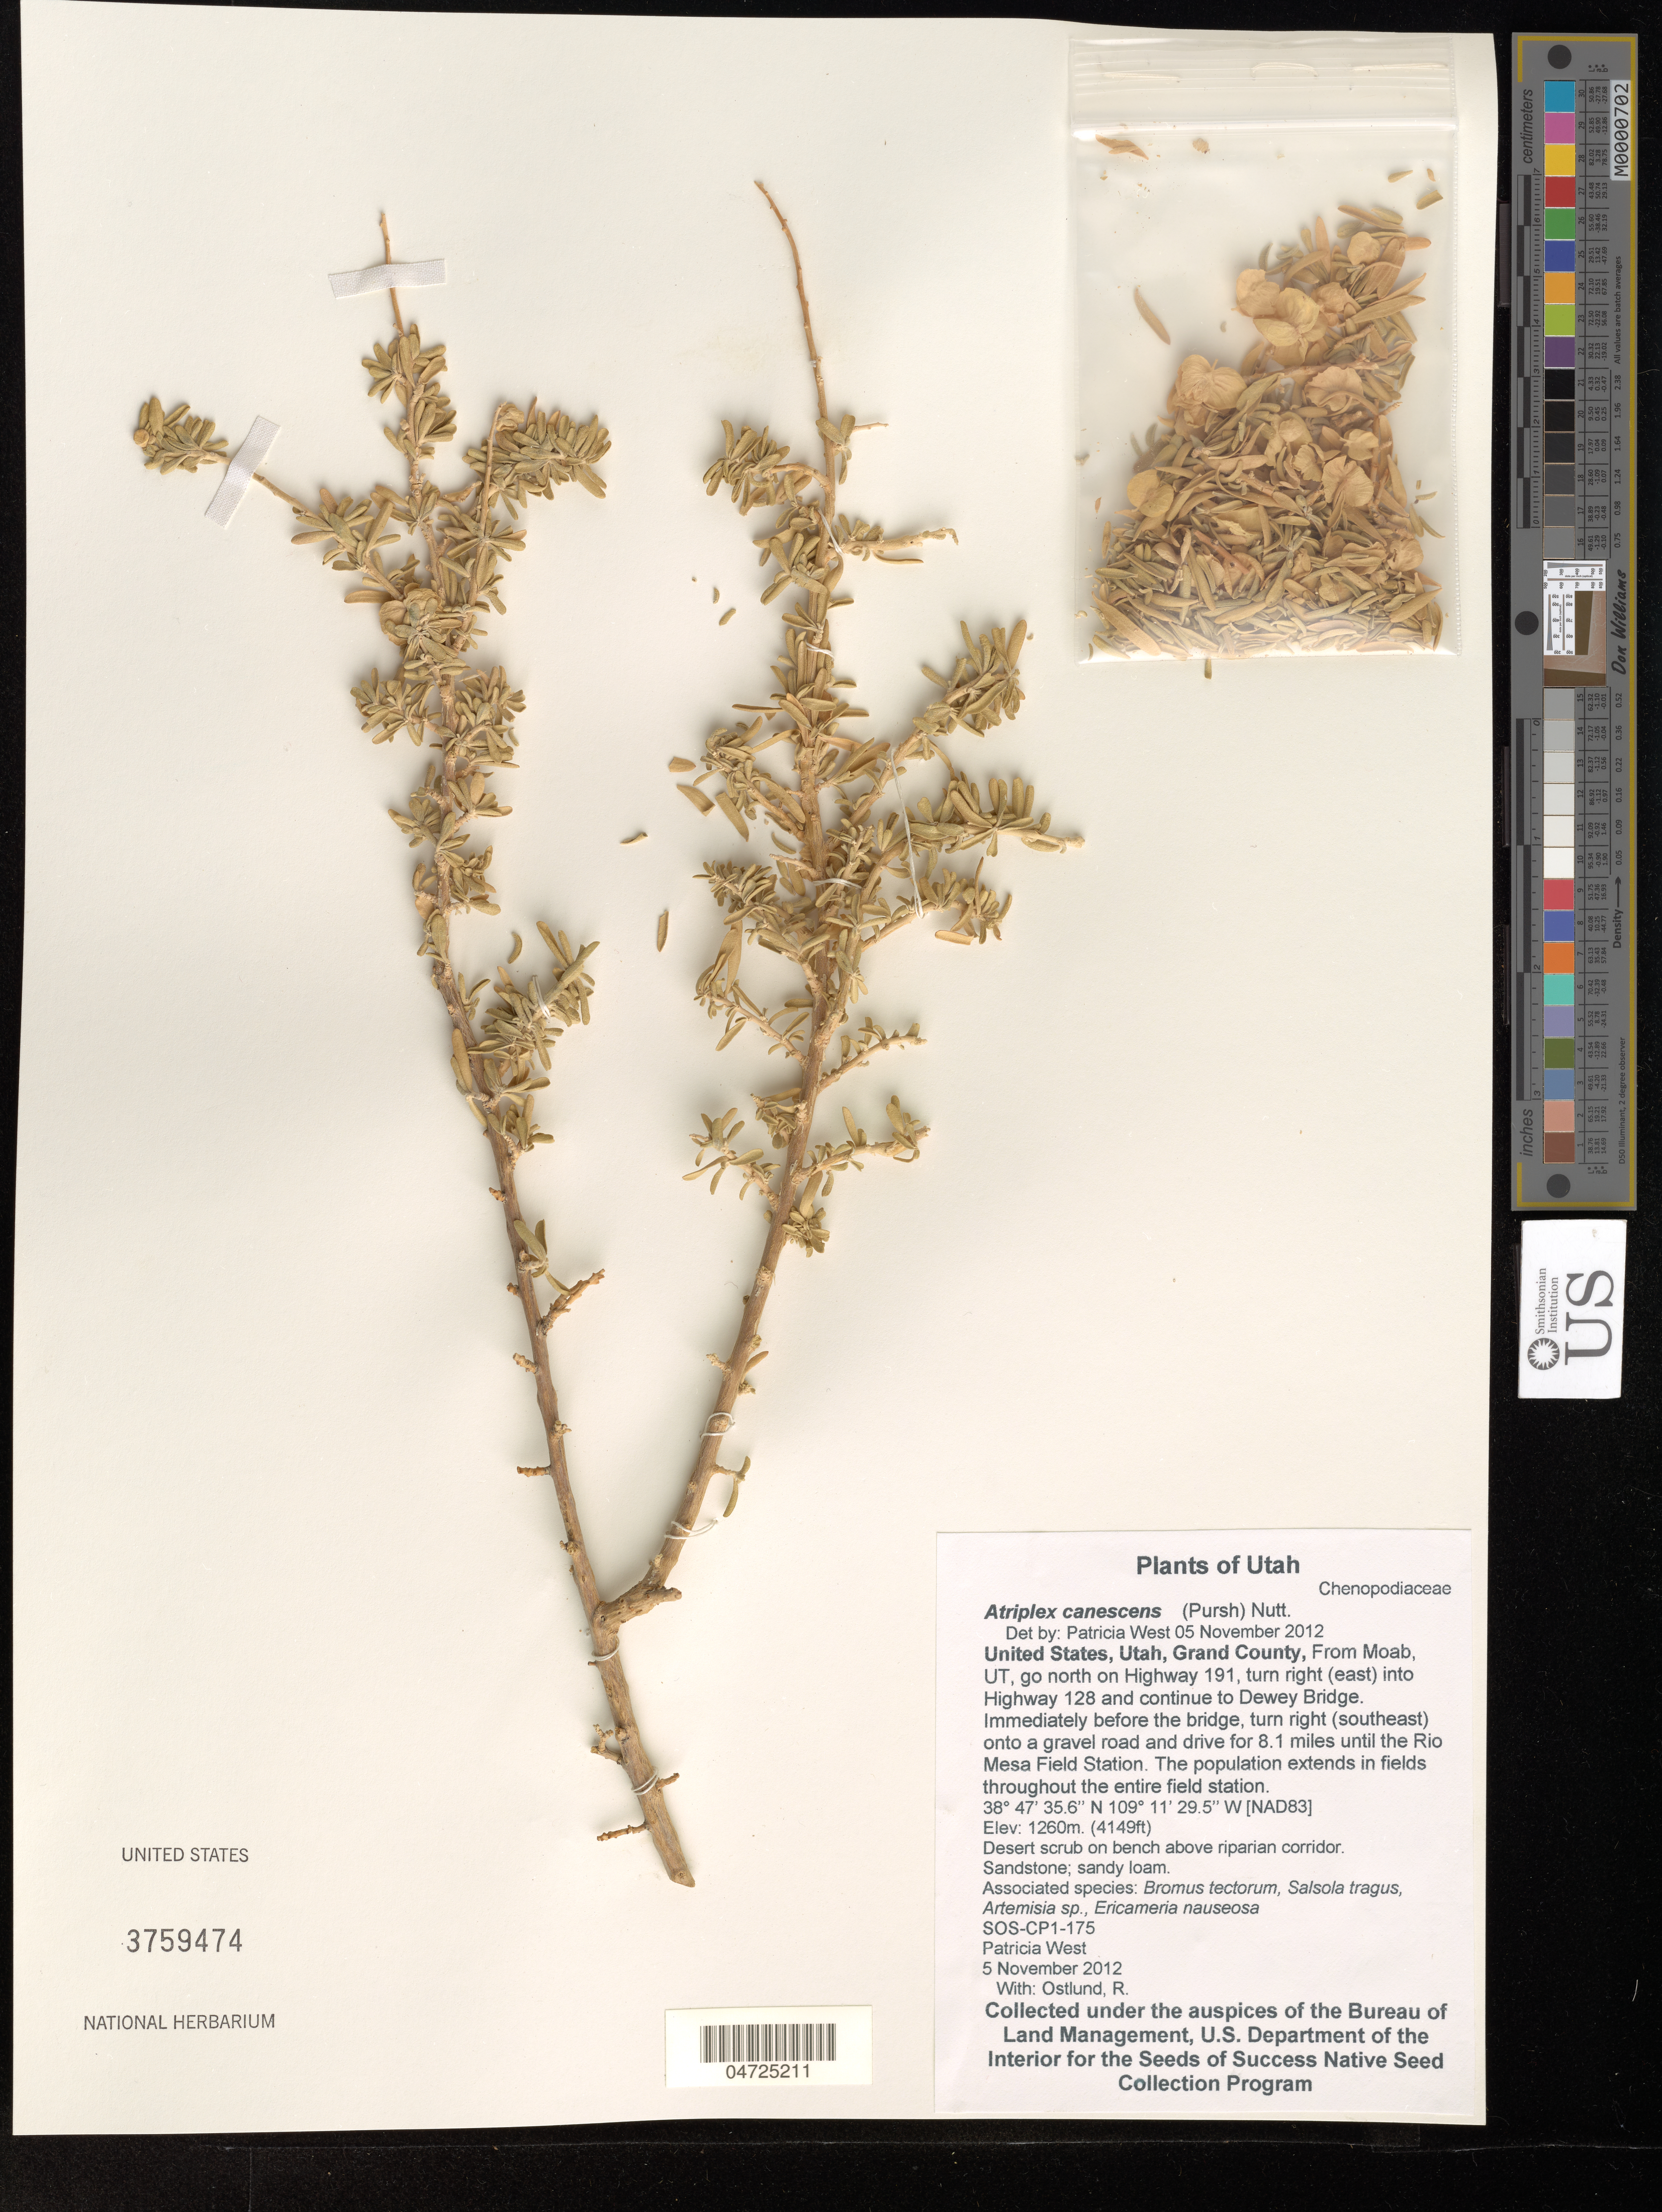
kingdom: Plantae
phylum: Tracheophyta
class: Magnoliopsida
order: Caryophyllales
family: Amaranthaceae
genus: Atriplex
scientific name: Atriplex canescens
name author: (Pursh) Nutt.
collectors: P. West & R. Ostlund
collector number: SOS-CP1-175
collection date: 2012-11-05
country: United States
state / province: Utah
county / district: Grand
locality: Grand County, From Moab, UT, go north on Highway 191, turn right (east) into Highway 128 and continue to Dewey Bridge. Immediately before the bridge, turn right (southeast) onto a gravel road and drive for 8.1 miles until the Rio Mesa Field Station. The population extends in fields throughout the entire field station. [NAD83].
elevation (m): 1260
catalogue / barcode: US 3759474